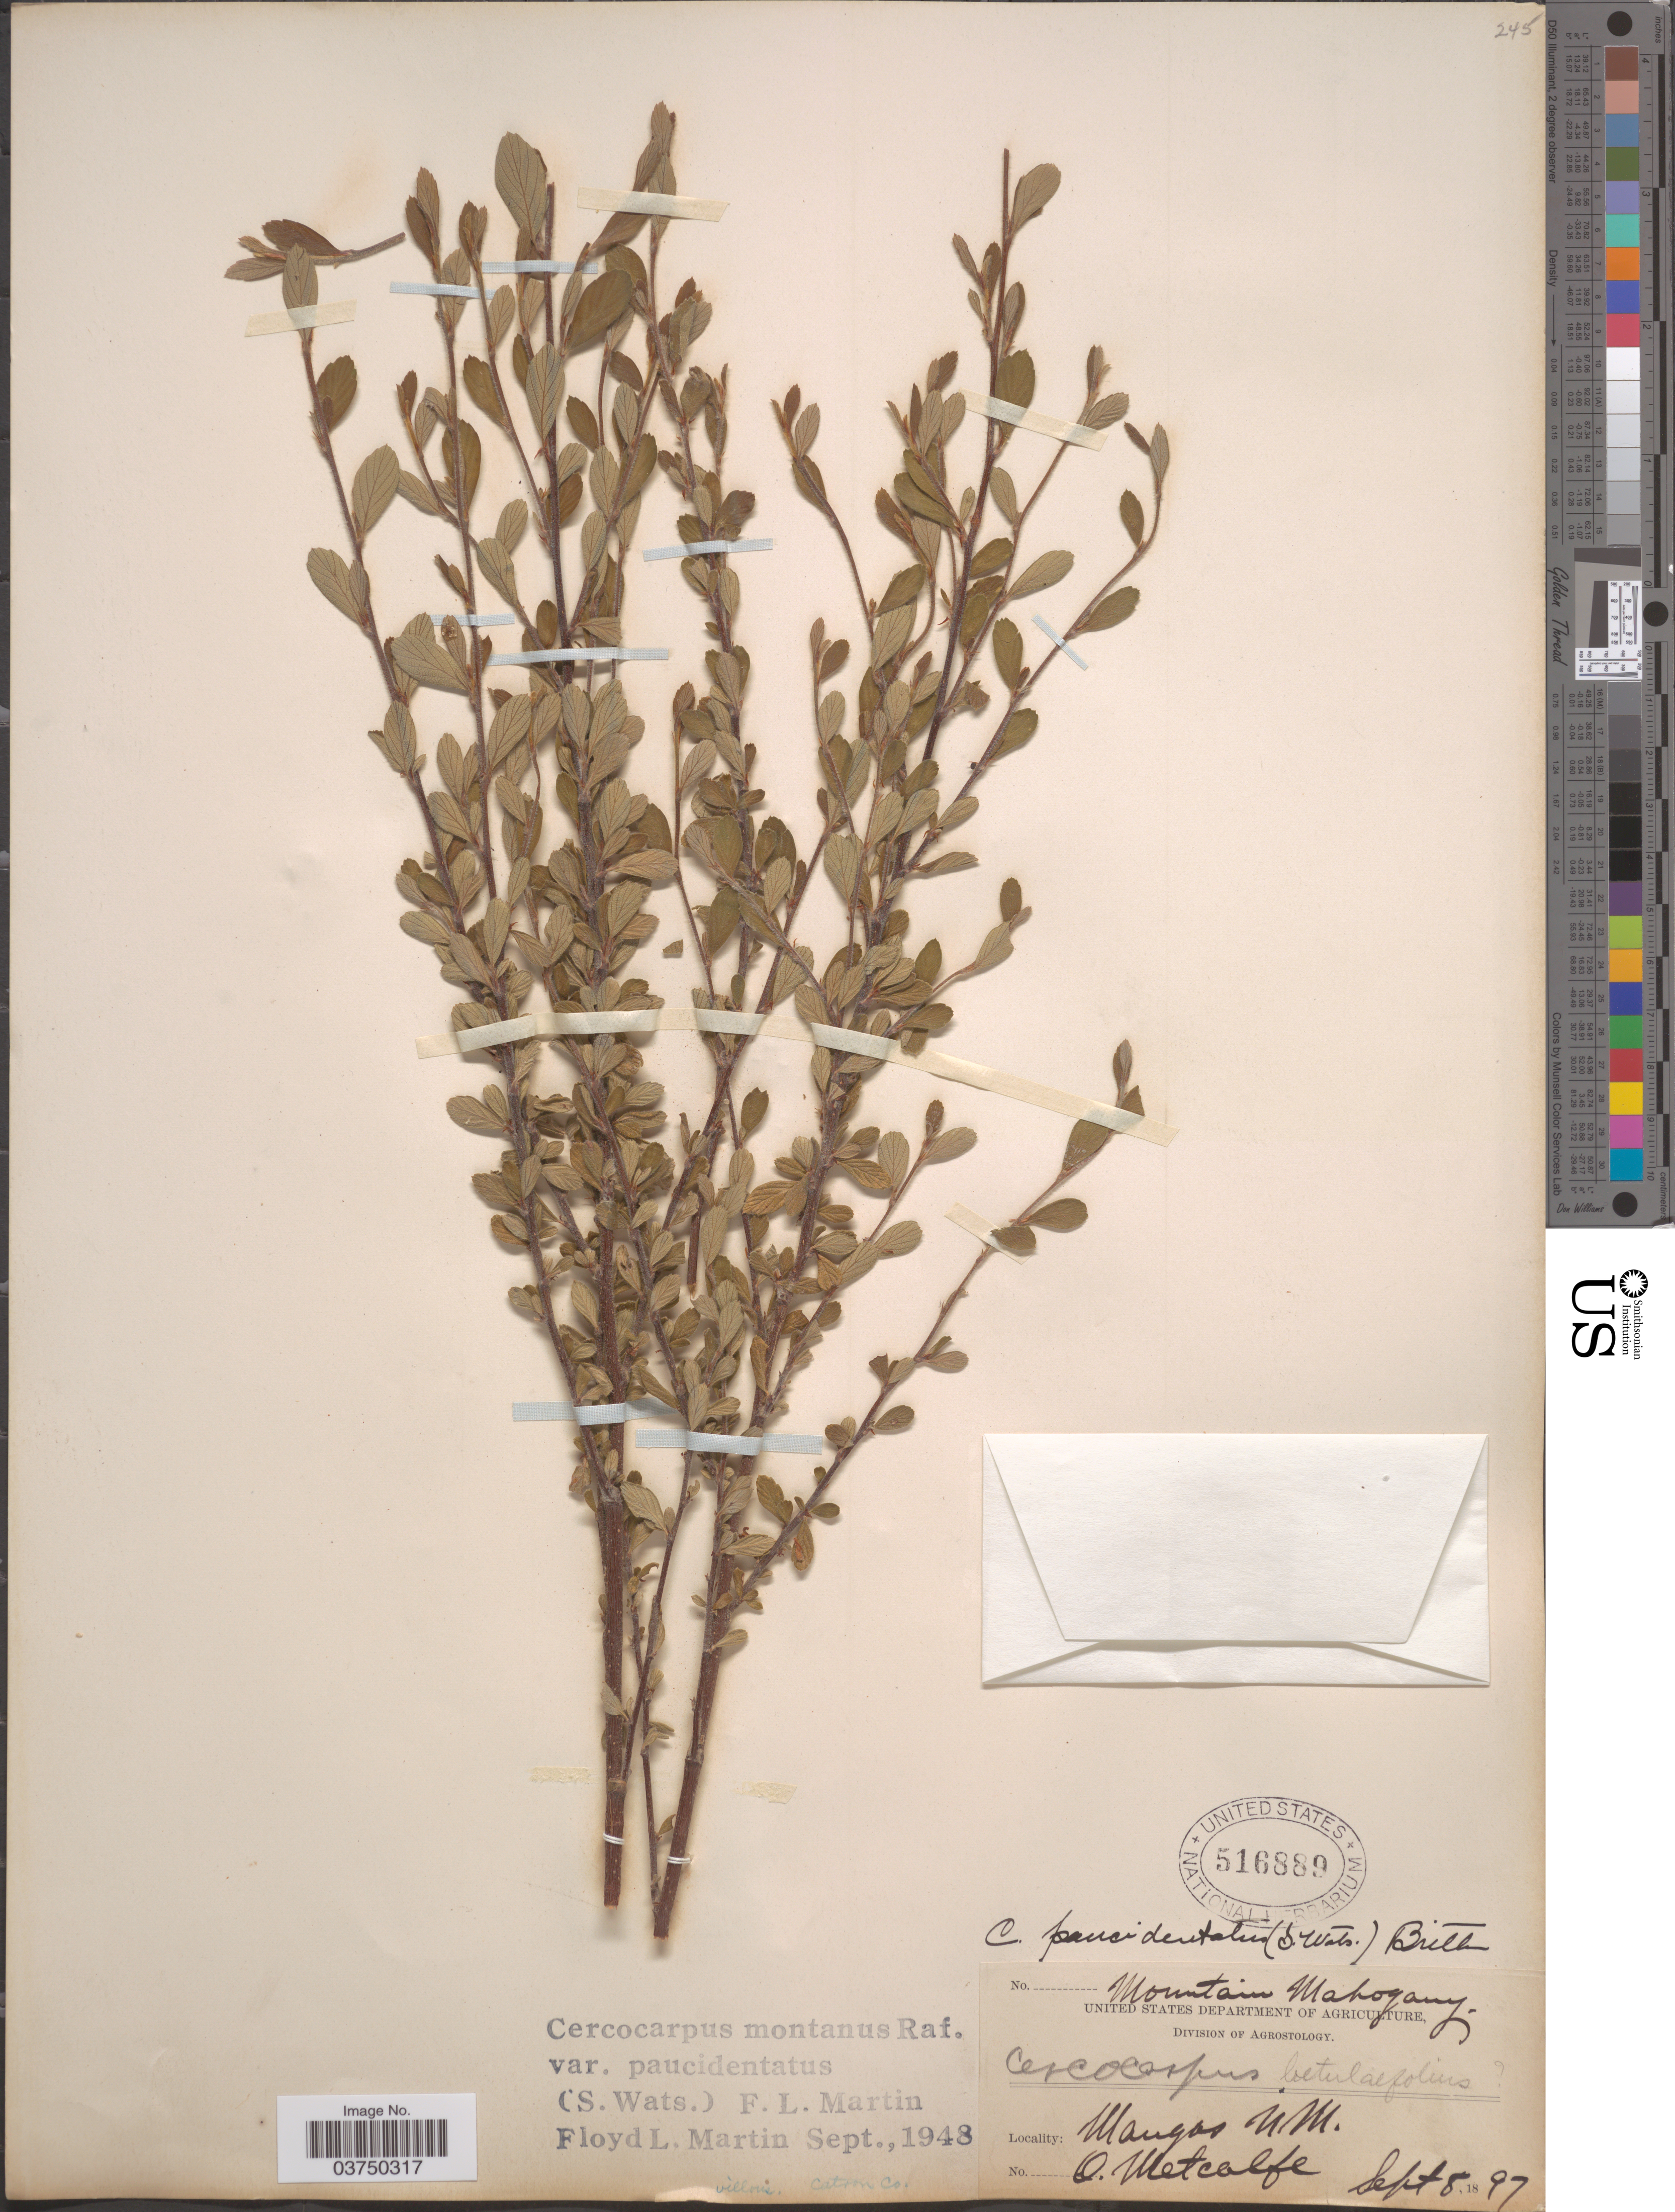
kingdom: Plantae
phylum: Tracheophyta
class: Magnoliopsida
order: Rosales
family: Rosaceae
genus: Cercocarpus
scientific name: Cercocarpus montanus var. paucidentatus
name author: (S. Watson) F.L. Martin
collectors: O. Metcalfe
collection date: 1897-09-05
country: United States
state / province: New Mexico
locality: Mountain Mahogany. Mangas. Catron Co.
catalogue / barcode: US 516889